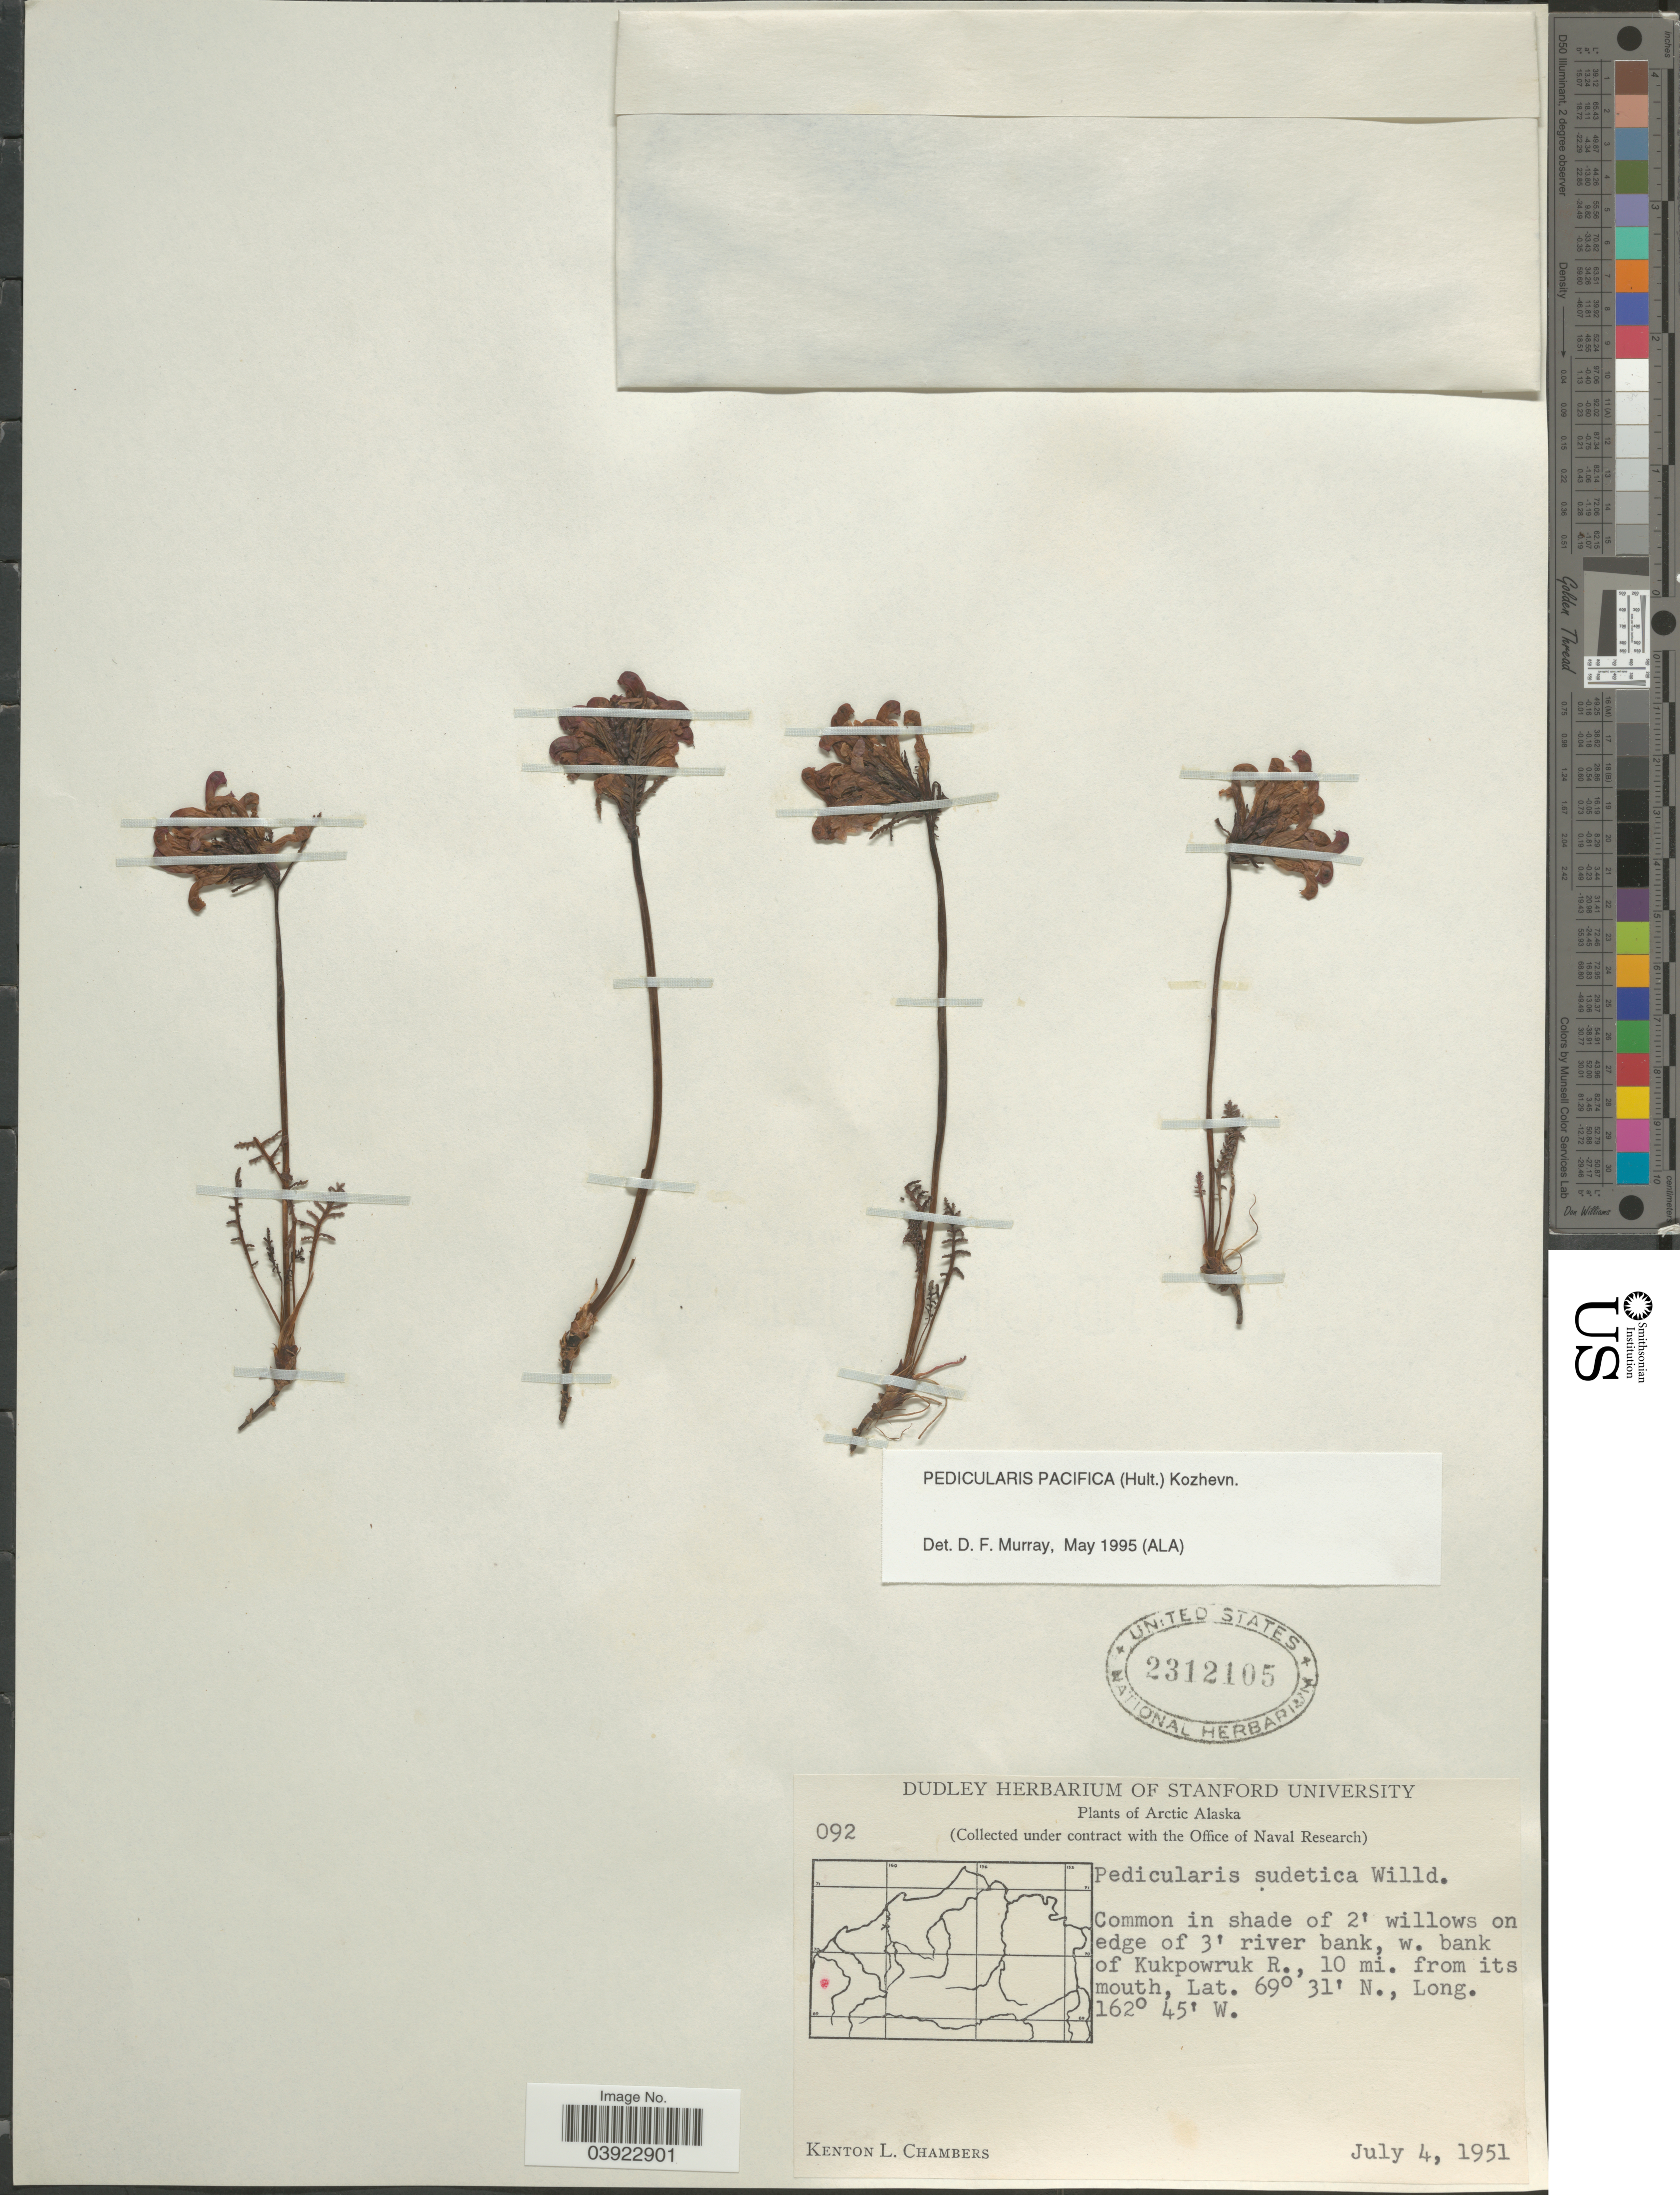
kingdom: Plantae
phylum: Tracheophyta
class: Magnoliopsida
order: Lamiales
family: Orobanchaceae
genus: Pedicularis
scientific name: Pedicularis pacifica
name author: (Hultén) Kozhevn.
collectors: K. L. Chambers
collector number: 092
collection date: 1951-07-04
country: United States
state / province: Alaska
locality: Arctic Alaska. Common in shade of 2' willow on edge of 3' river bank, w. bank of Kukpowruk R., 10 mi. from its mouth.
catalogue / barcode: US 2312105